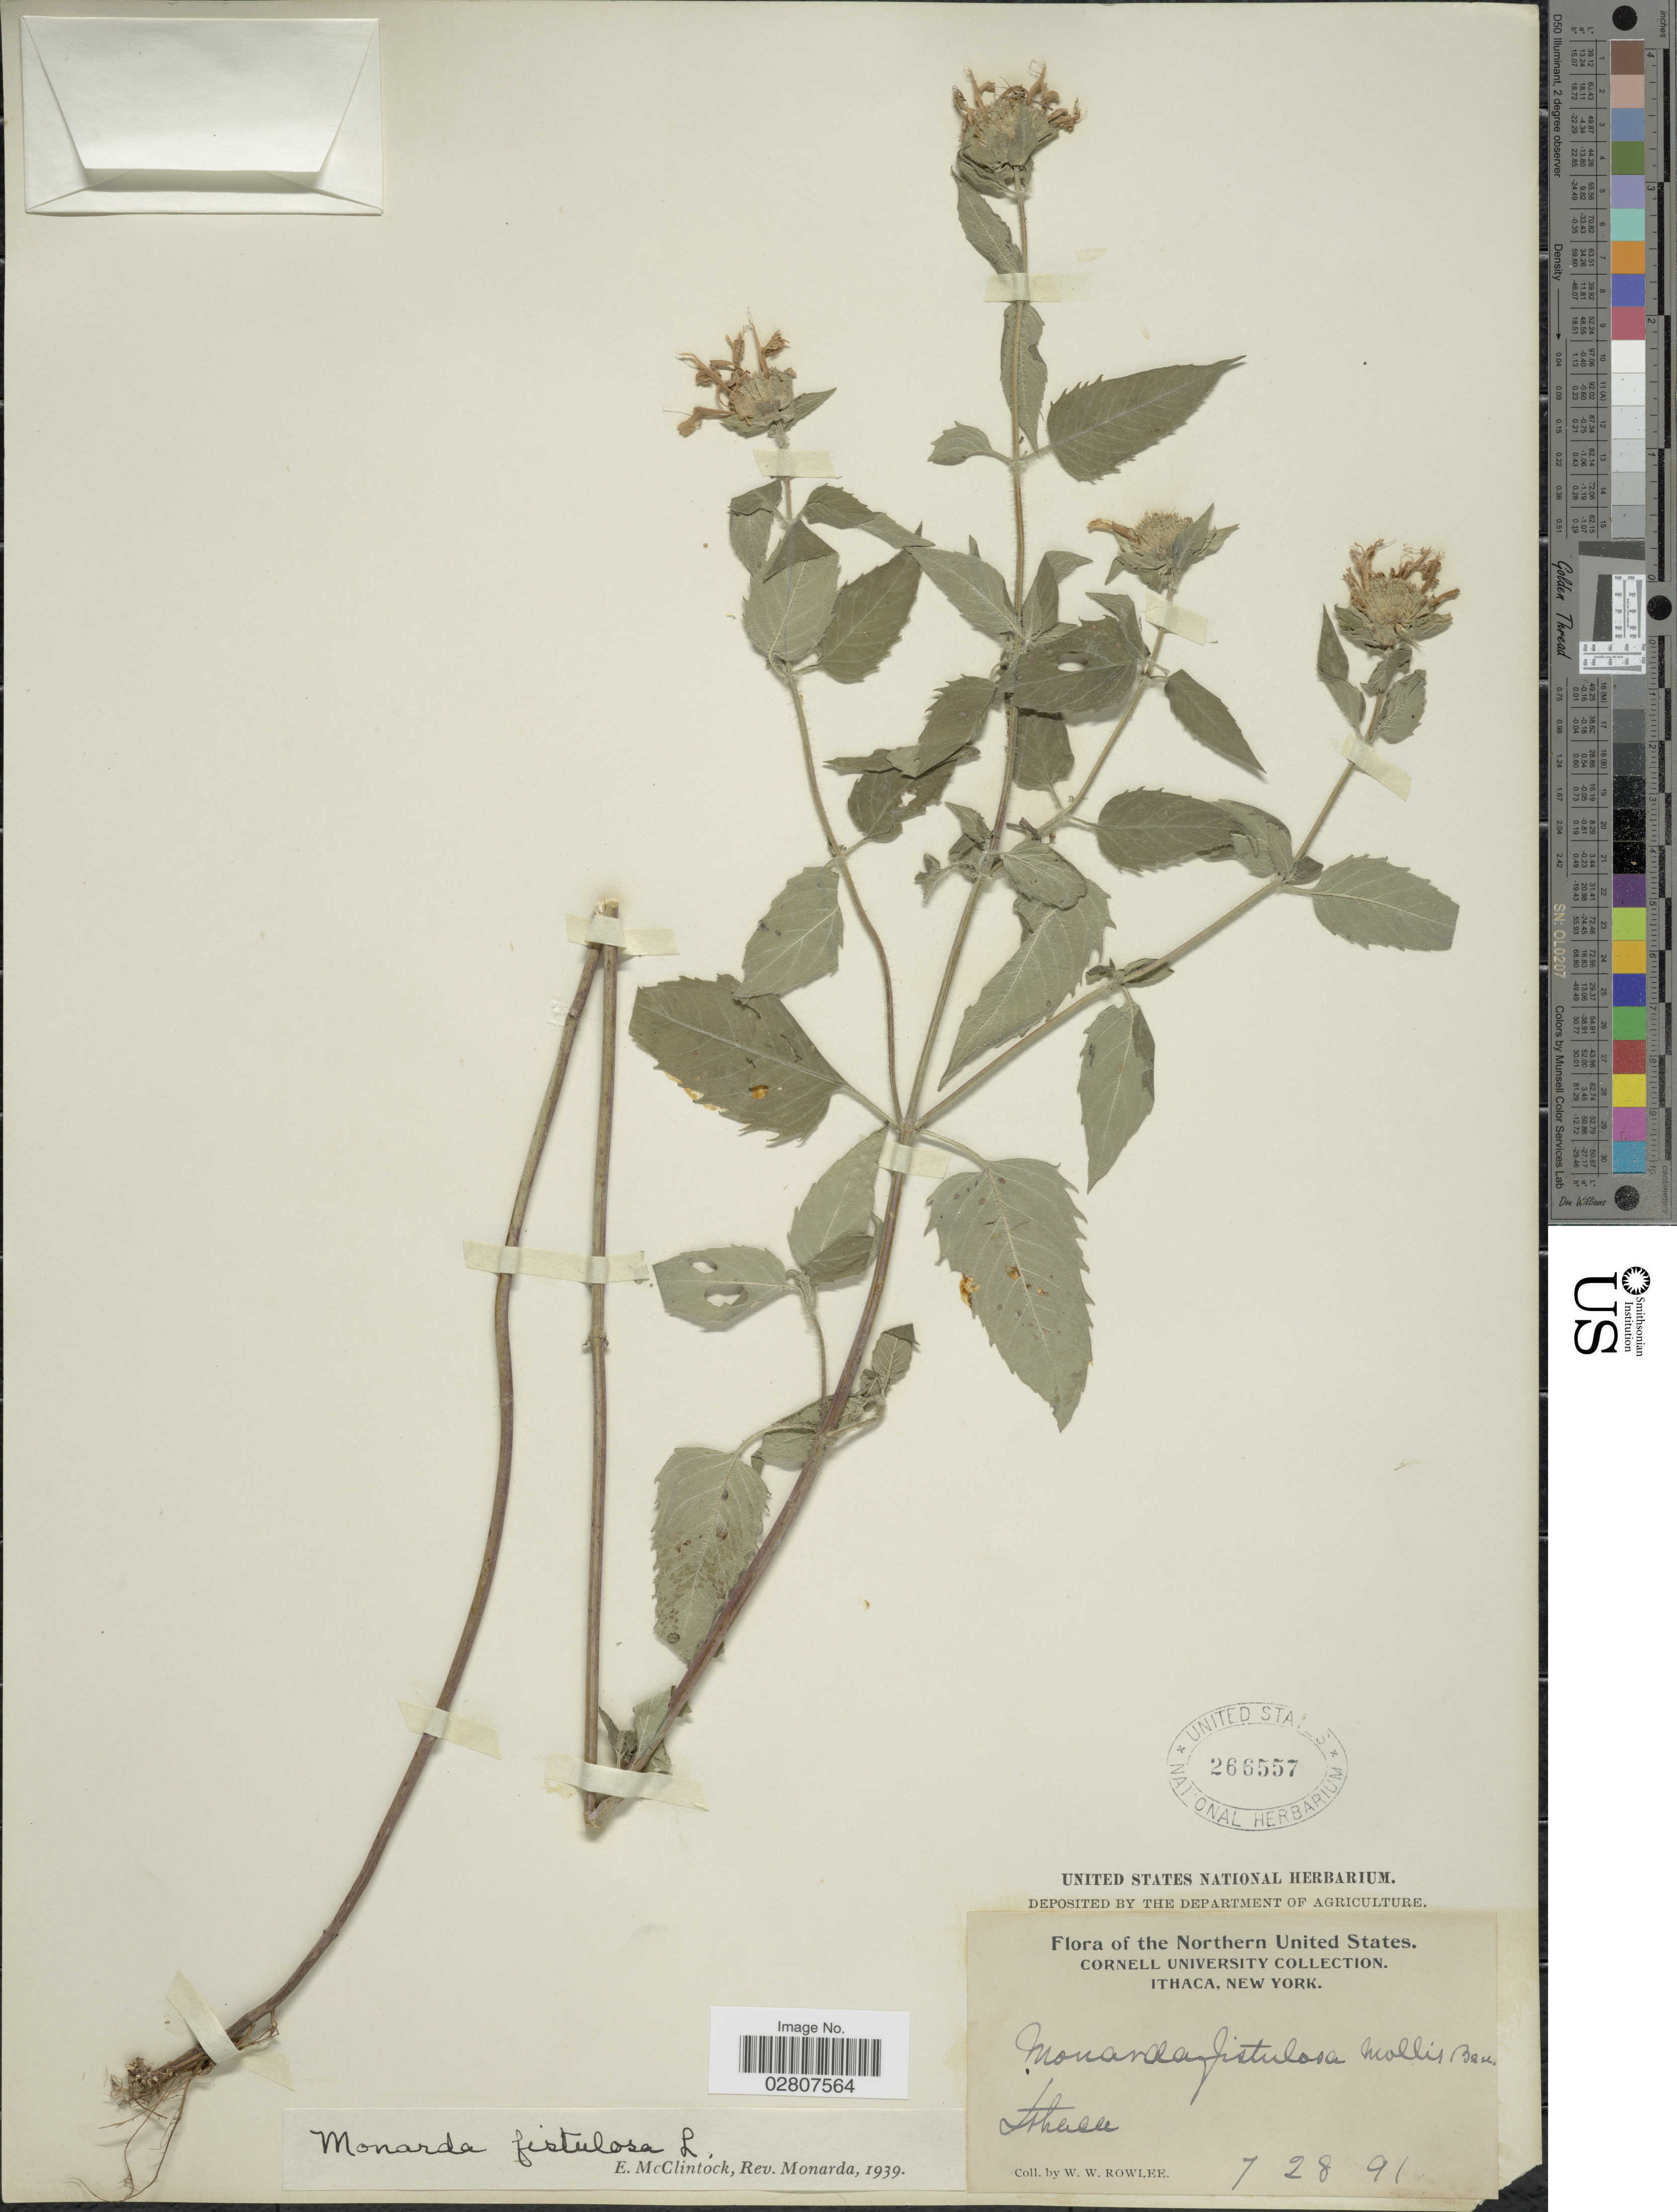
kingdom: Plantae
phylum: Tracheophyta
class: Magnoliopsida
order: Lamiales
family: Lamiaceae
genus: Monarda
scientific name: Monarda sp.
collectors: W. W. Rowlee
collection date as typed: Transcribed d/m/y: 28/7/91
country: United States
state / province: New York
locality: Northern United States. Ithaca.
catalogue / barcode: US 266557